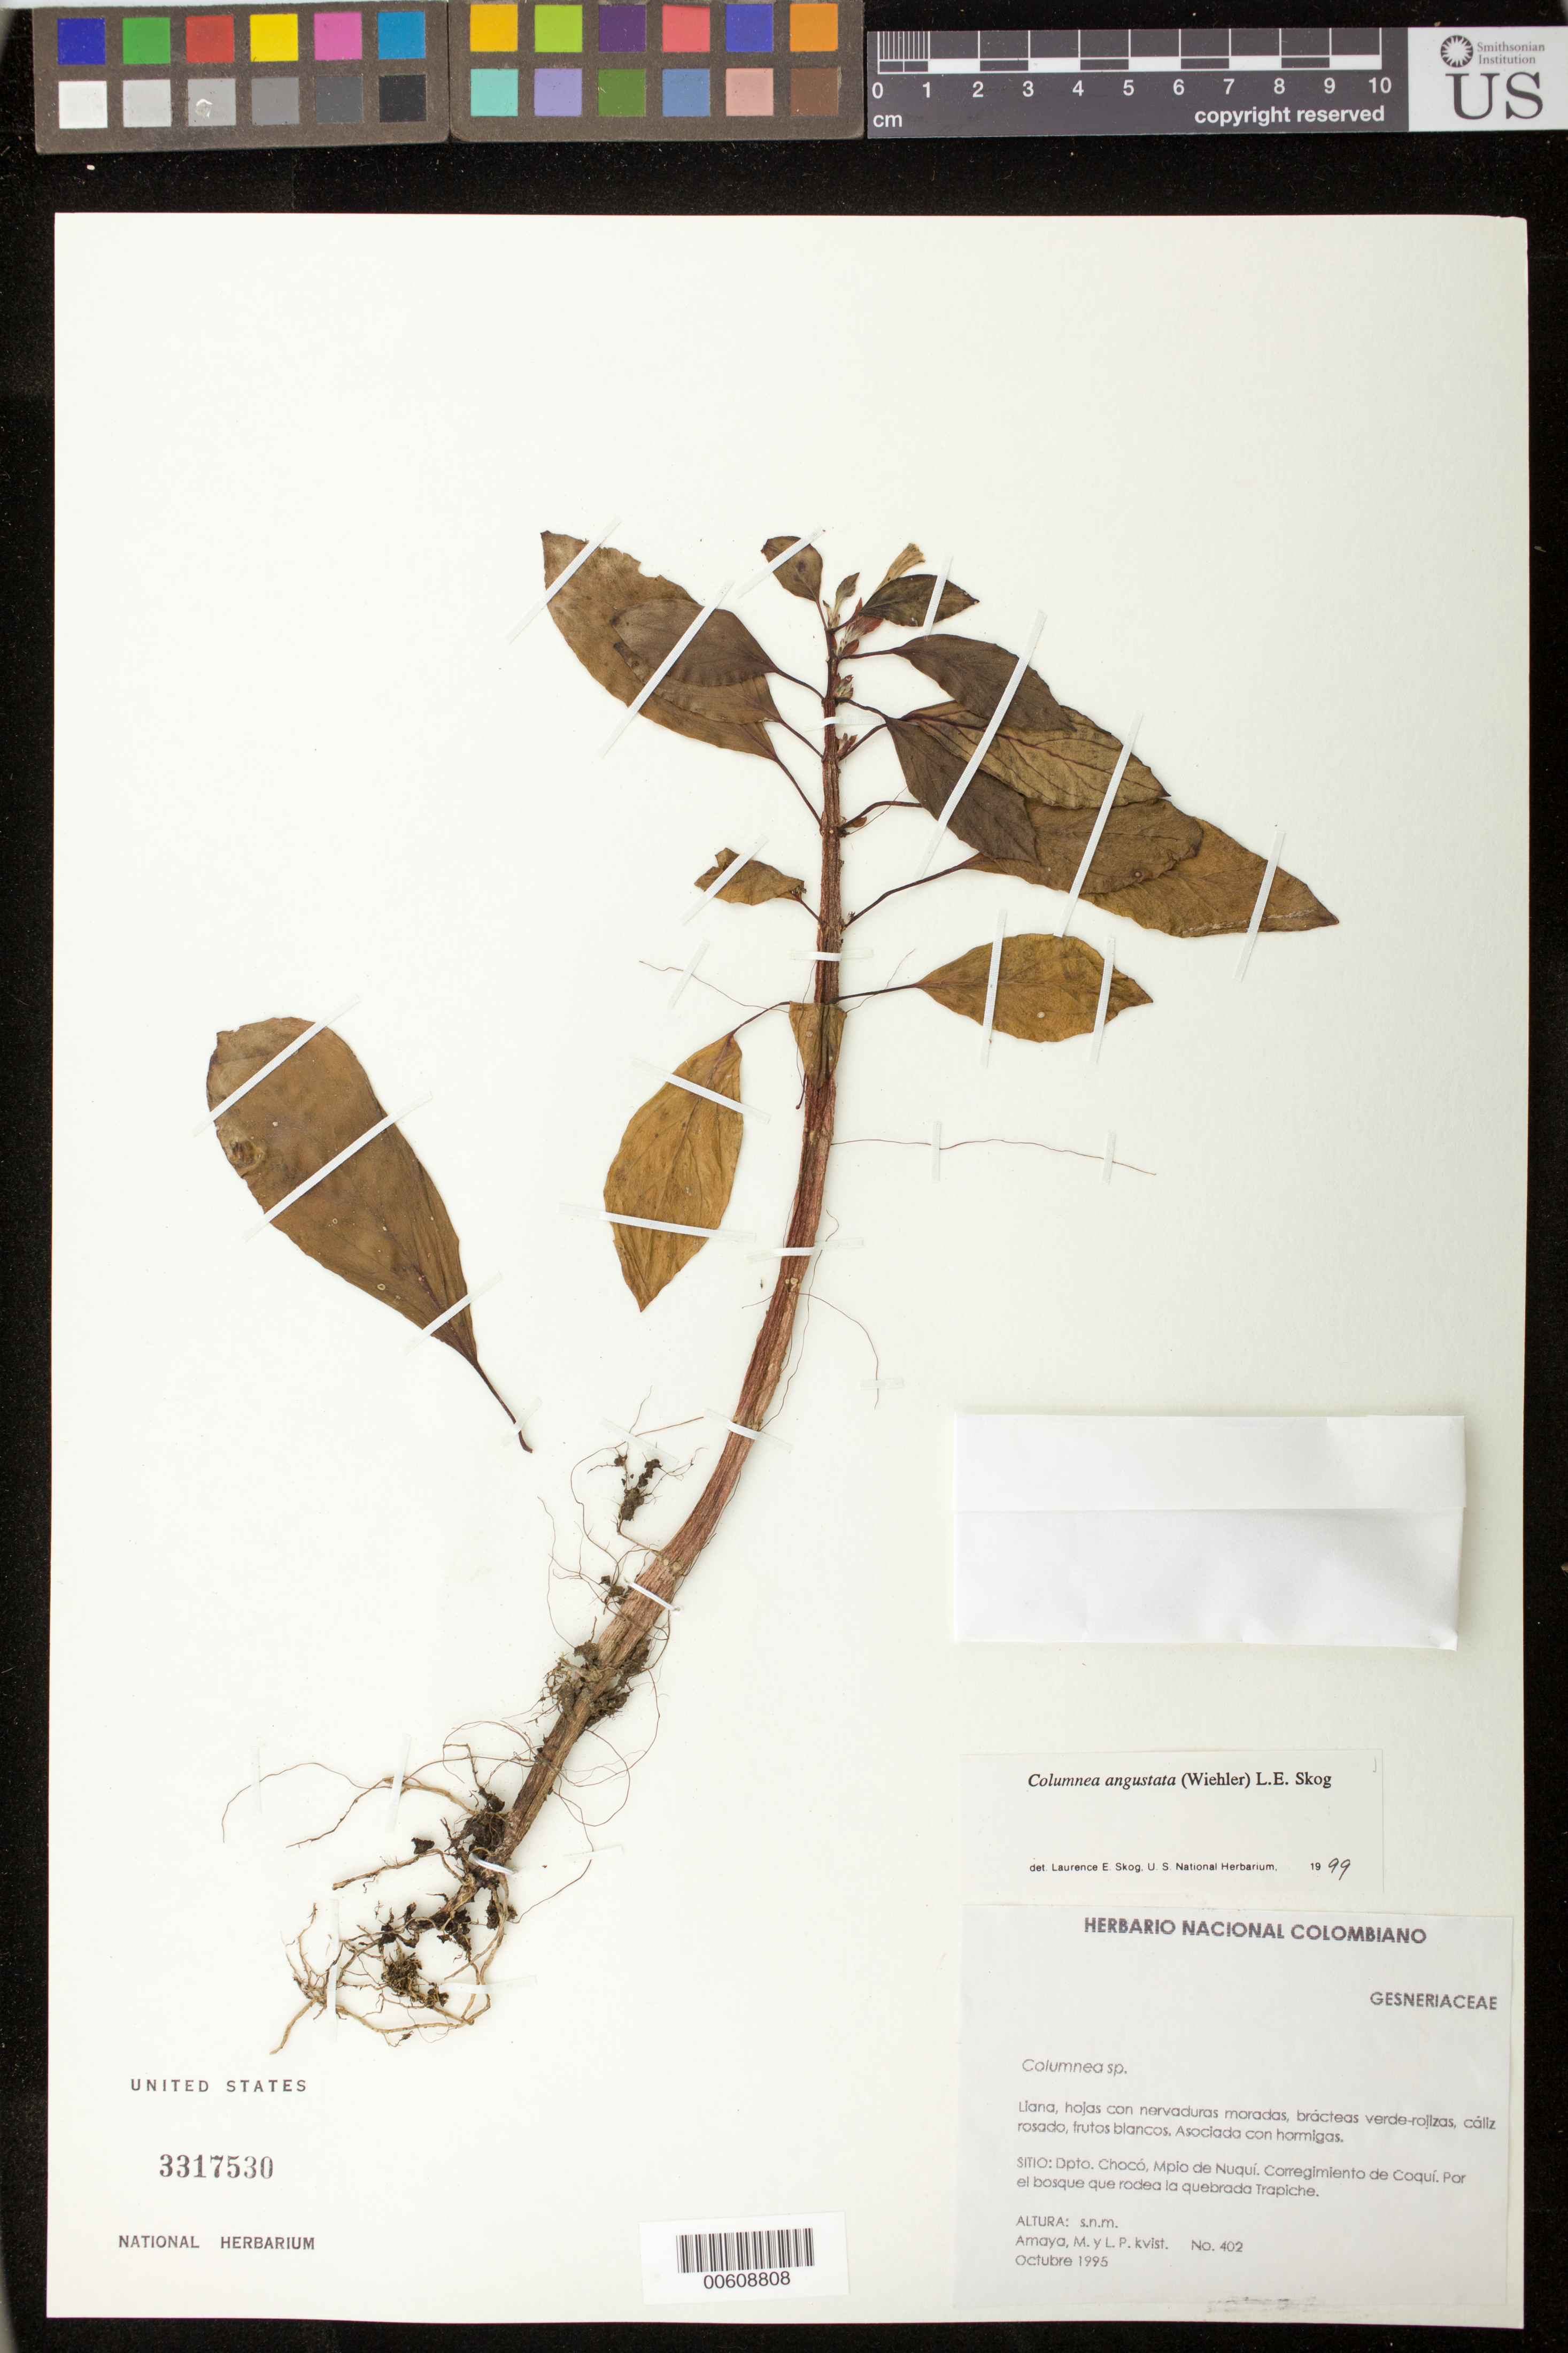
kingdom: Plantae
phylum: Tracheophyta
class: Magnoliopsida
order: Lamiales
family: Gesneriaceae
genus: Columnea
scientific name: Columnea angustata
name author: (Wiehler) L.E. Skog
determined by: Skog, Laurence E.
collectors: M. Amaya & L. P. Kvist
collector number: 402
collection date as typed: Oct 1995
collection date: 1995-10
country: Colombia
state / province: Chocó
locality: Mpio. de Nuquí. Corregimiento de Coquí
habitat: Por el bosque que rodea la quebrada Trapiche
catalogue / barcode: US 3317530